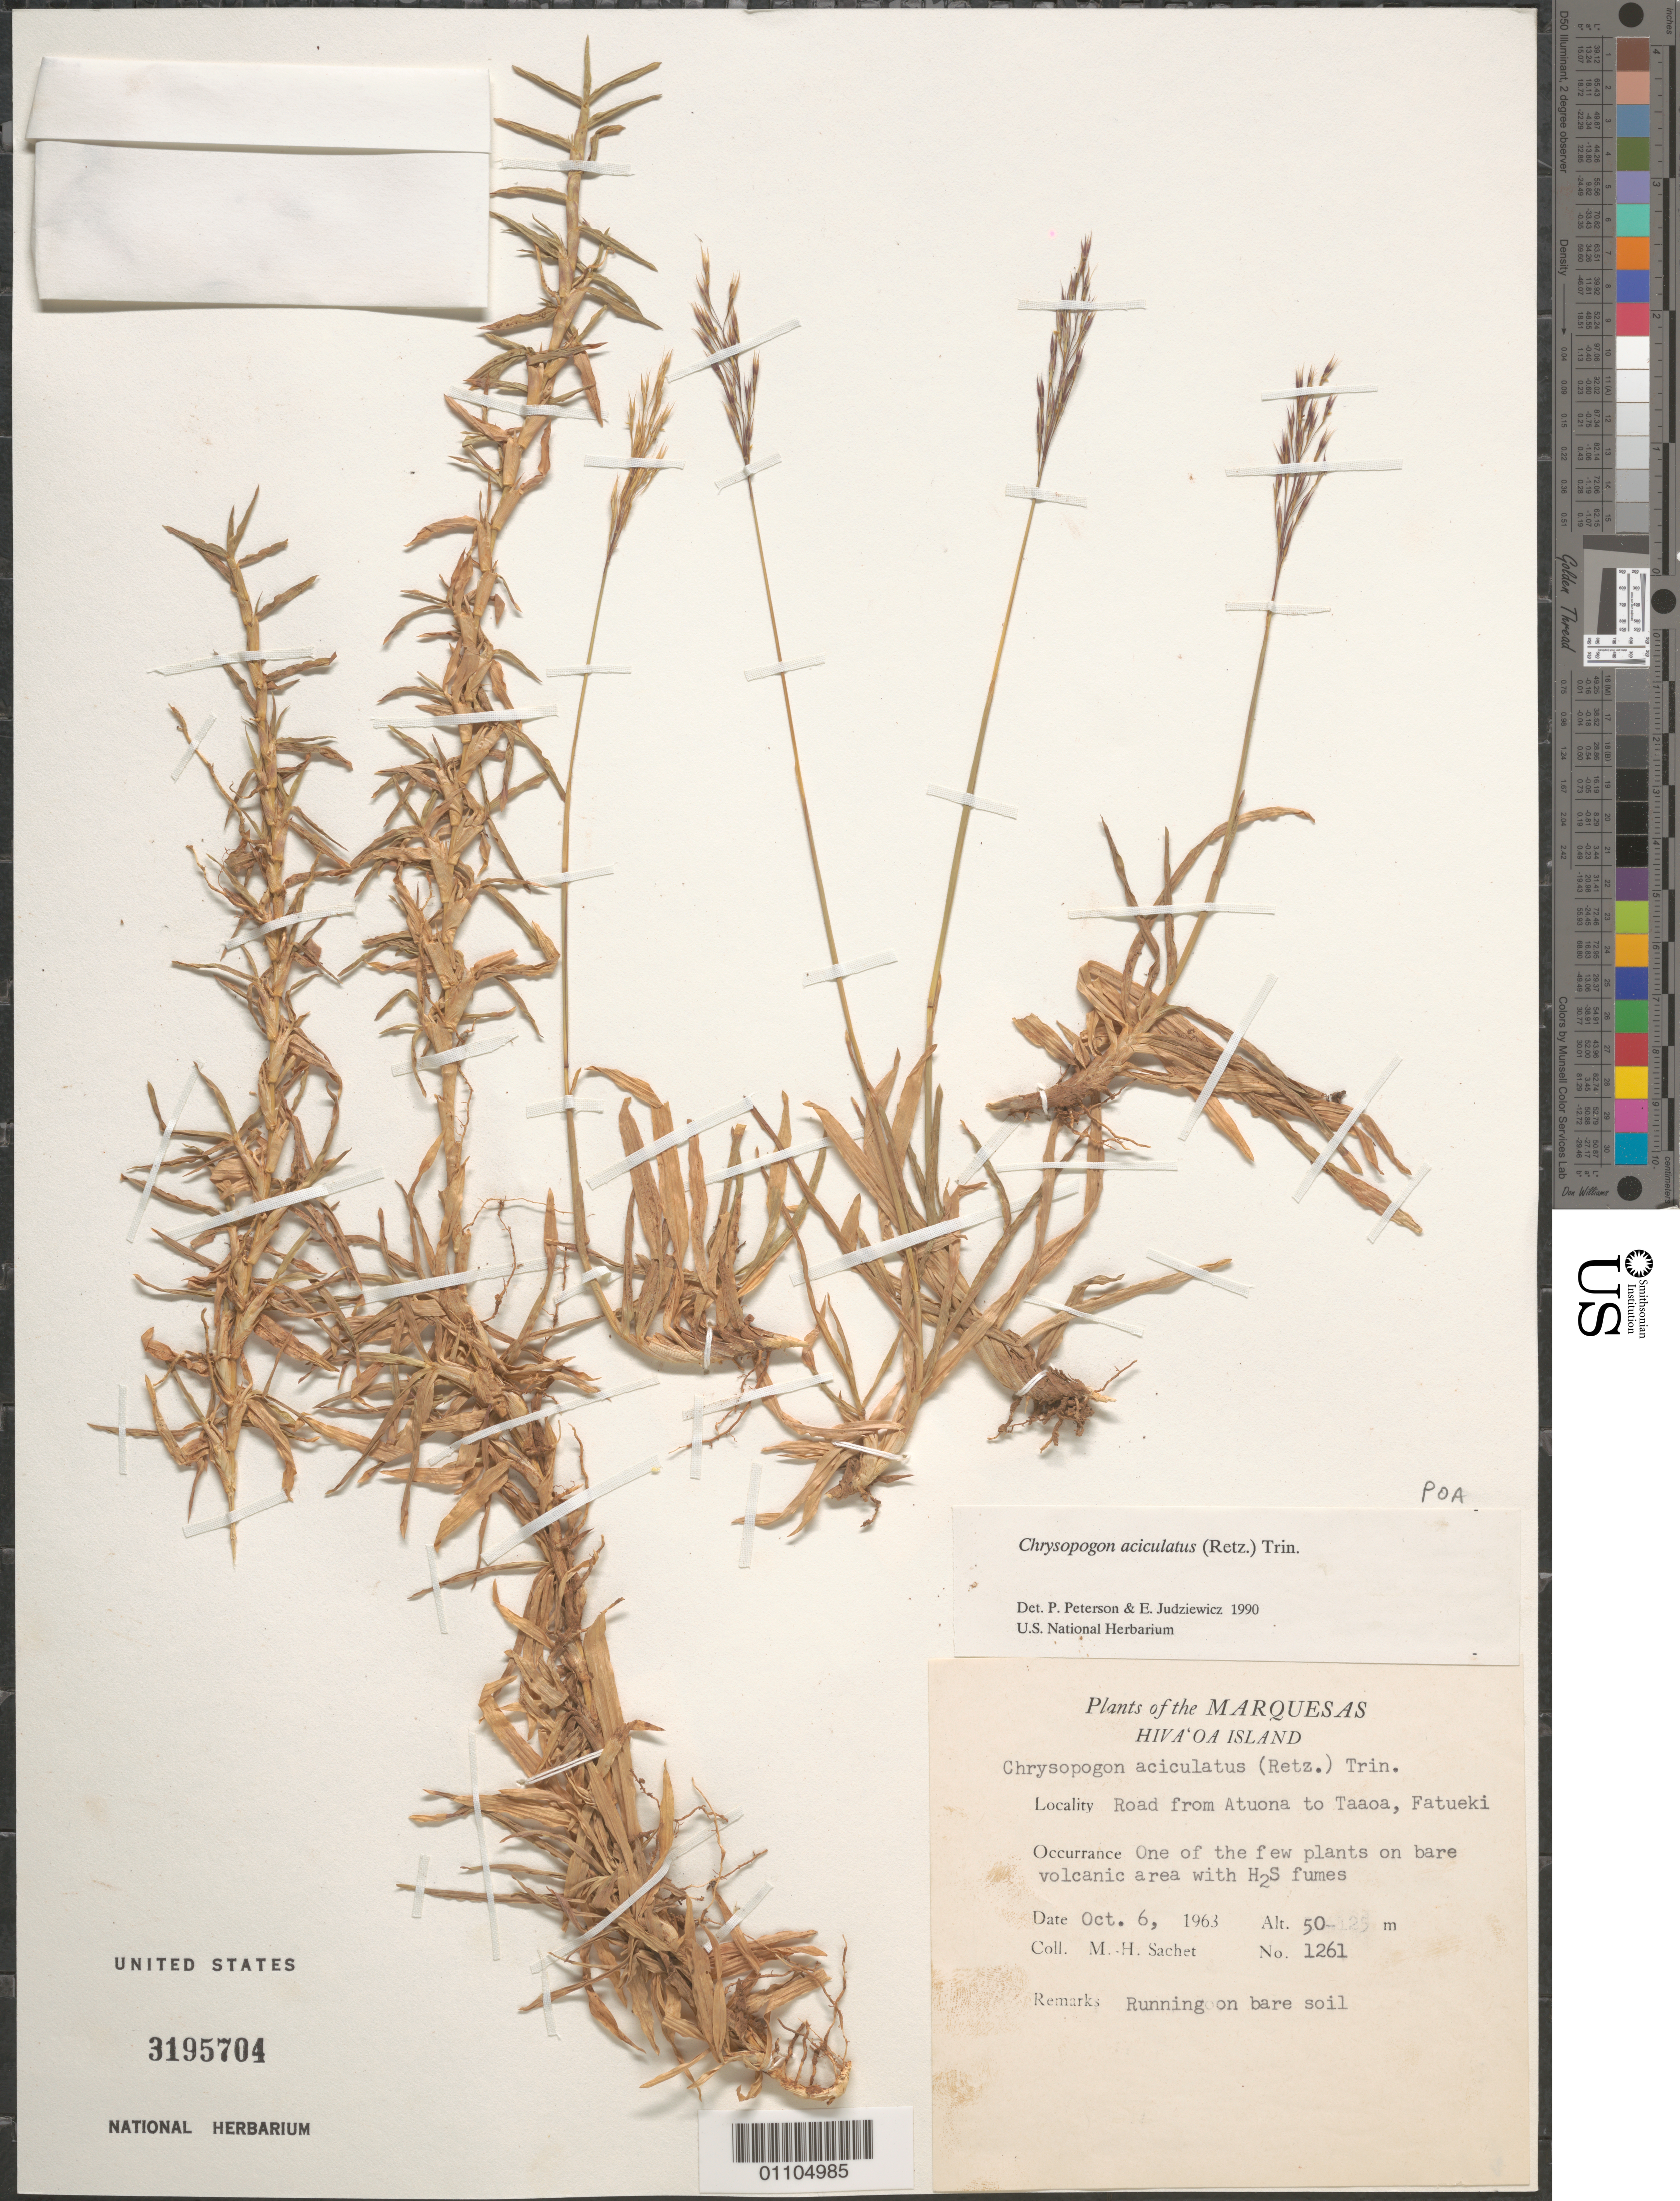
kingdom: Plantae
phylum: Tracheophyta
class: Liliopsida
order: Poales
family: Poaceae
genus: Chrysopogon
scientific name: Chrysopogon aciculatus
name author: (Retz.) Trin.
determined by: Peterson, P. M.; Judziewicz, E. J.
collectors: M.-H. Sachet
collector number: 1261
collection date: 1963-10-06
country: French Polynesia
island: Hiva Oa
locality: road from Atuona to Taaoa, Fatueki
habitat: one of the few plants on bare volcanic area with hydrogen sulfide fumes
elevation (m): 50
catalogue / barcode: US 3195704